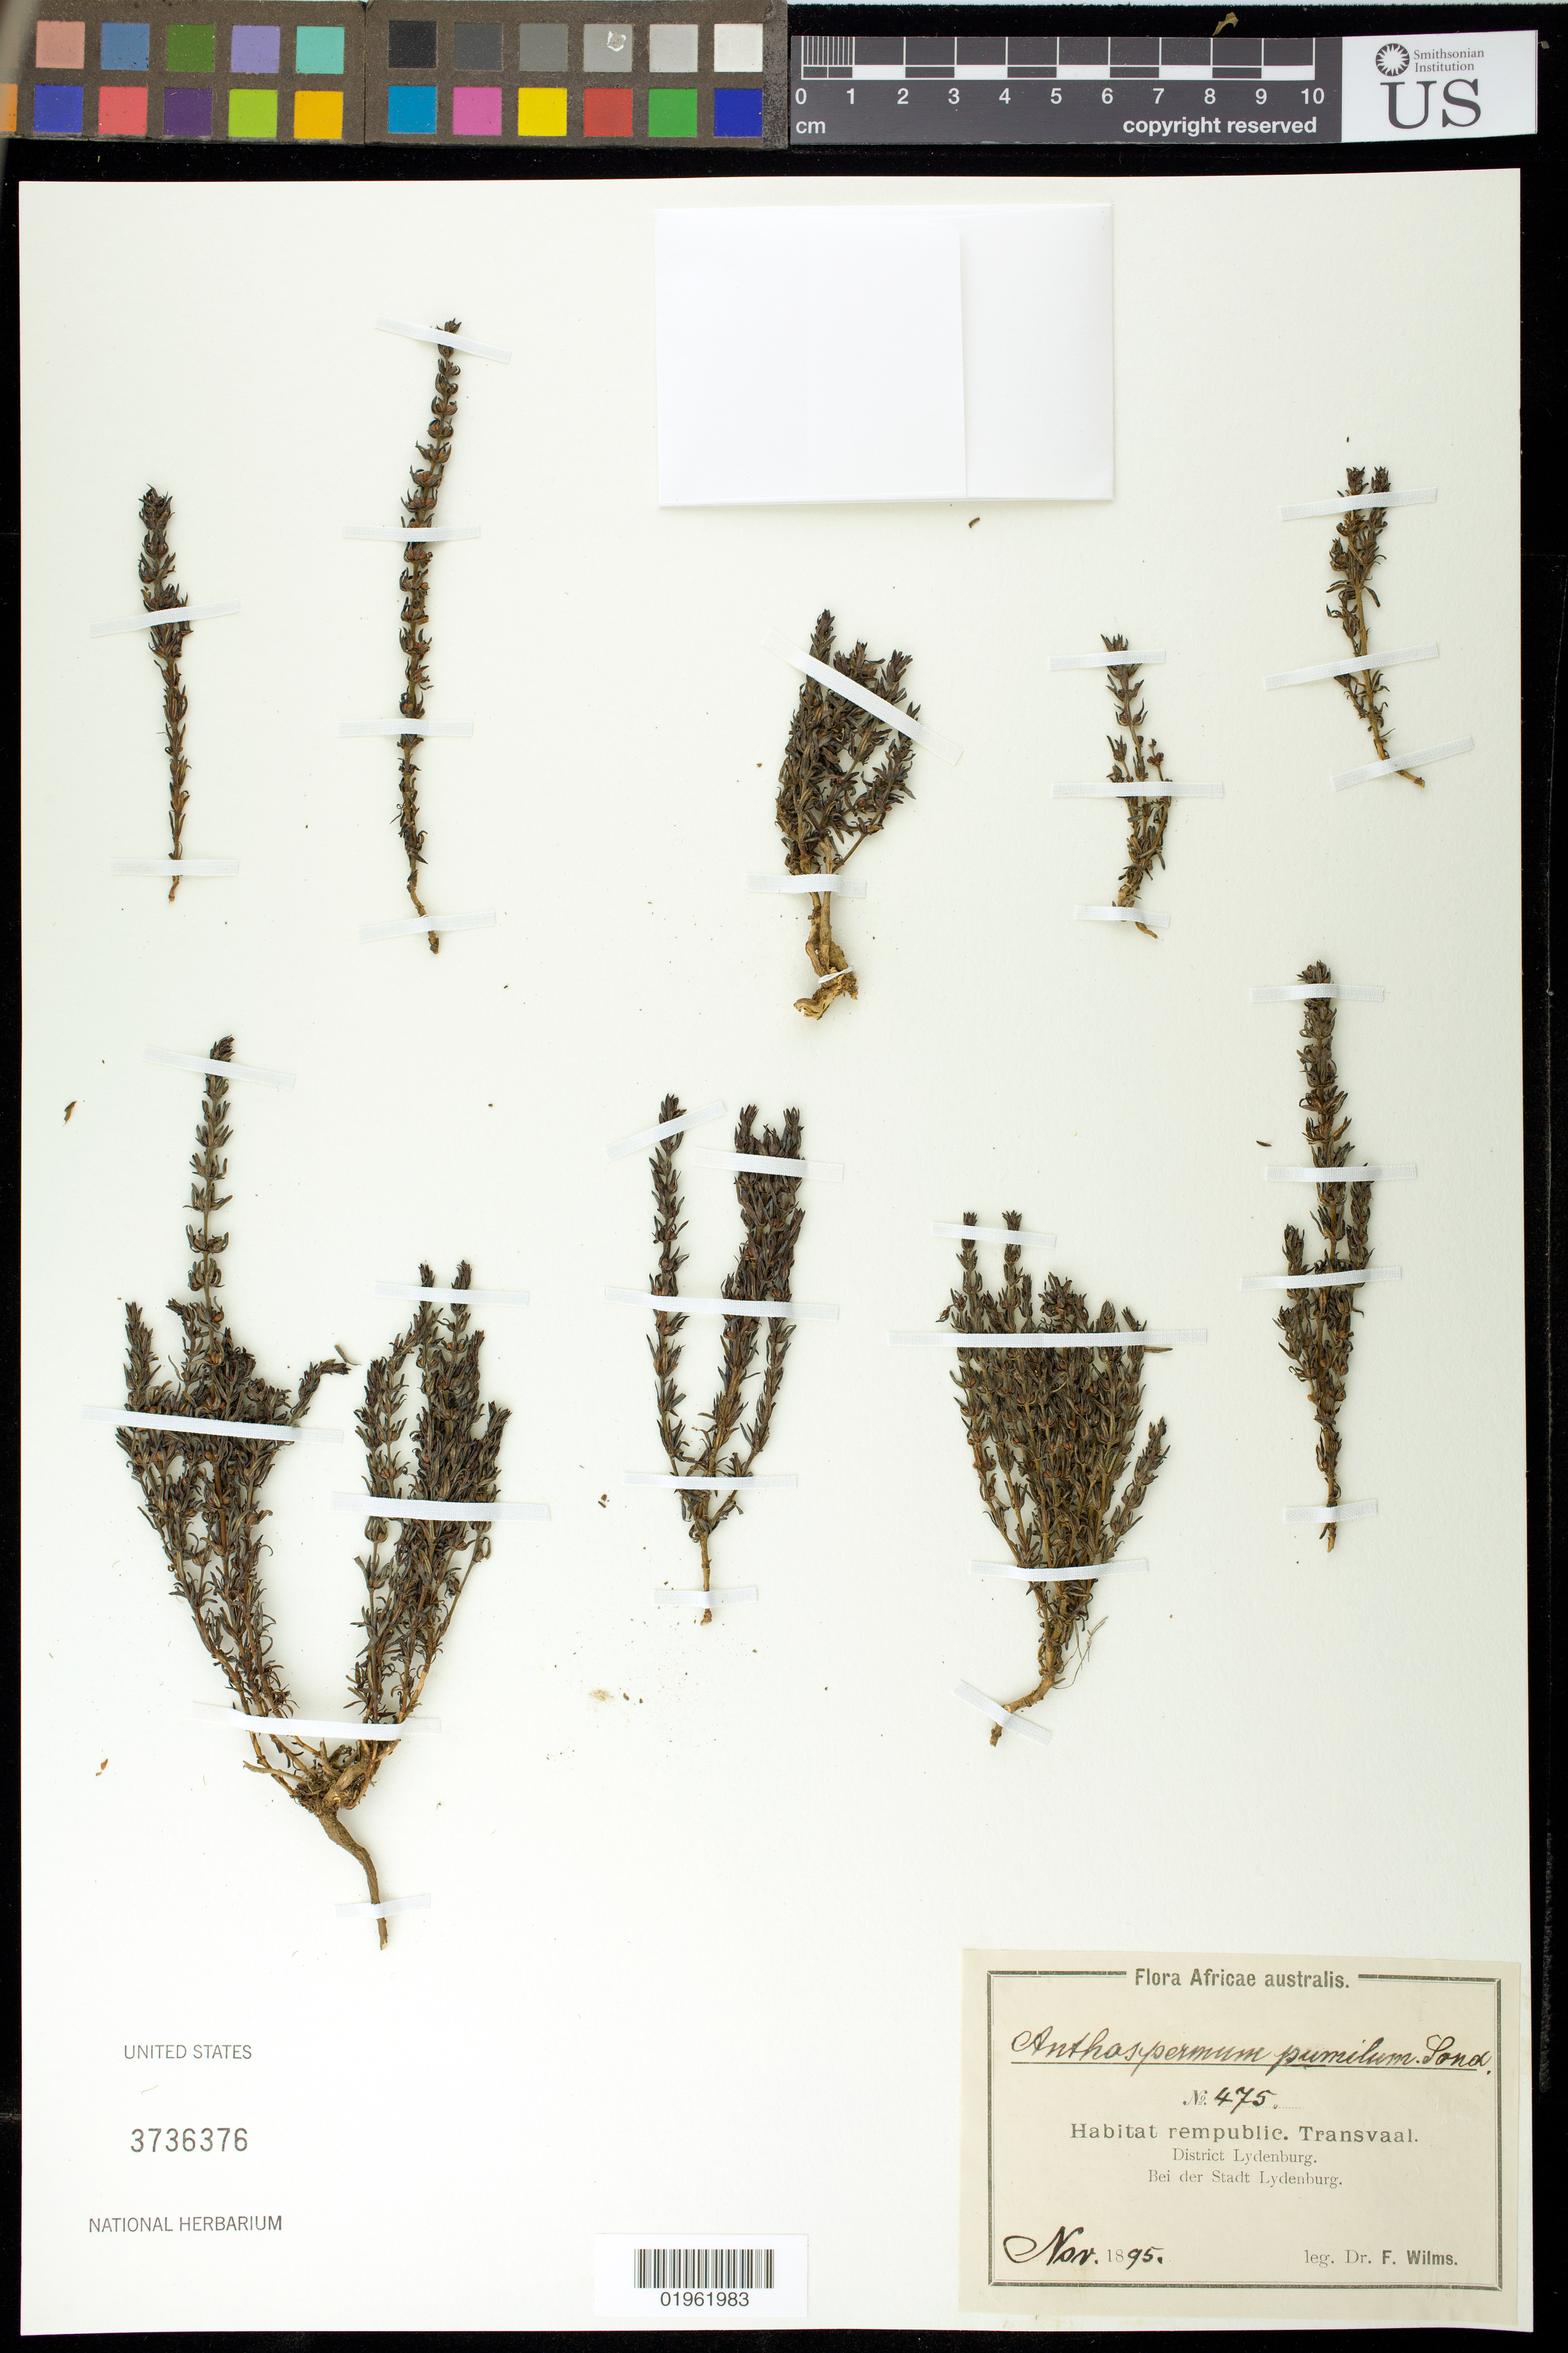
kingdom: Plantae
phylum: Tracheophyta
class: Magnoliopsida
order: Gentianales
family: Rubiaceae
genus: Anthospermum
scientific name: Anthospermum pumilum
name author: Sond.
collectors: F. Wilms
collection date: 1895-11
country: South Africa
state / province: Mpumalanga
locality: District Lydenburg. Bei der Stadt Lydenburg. [By the city Lydenburg]. Transvaal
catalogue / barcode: US 3736376